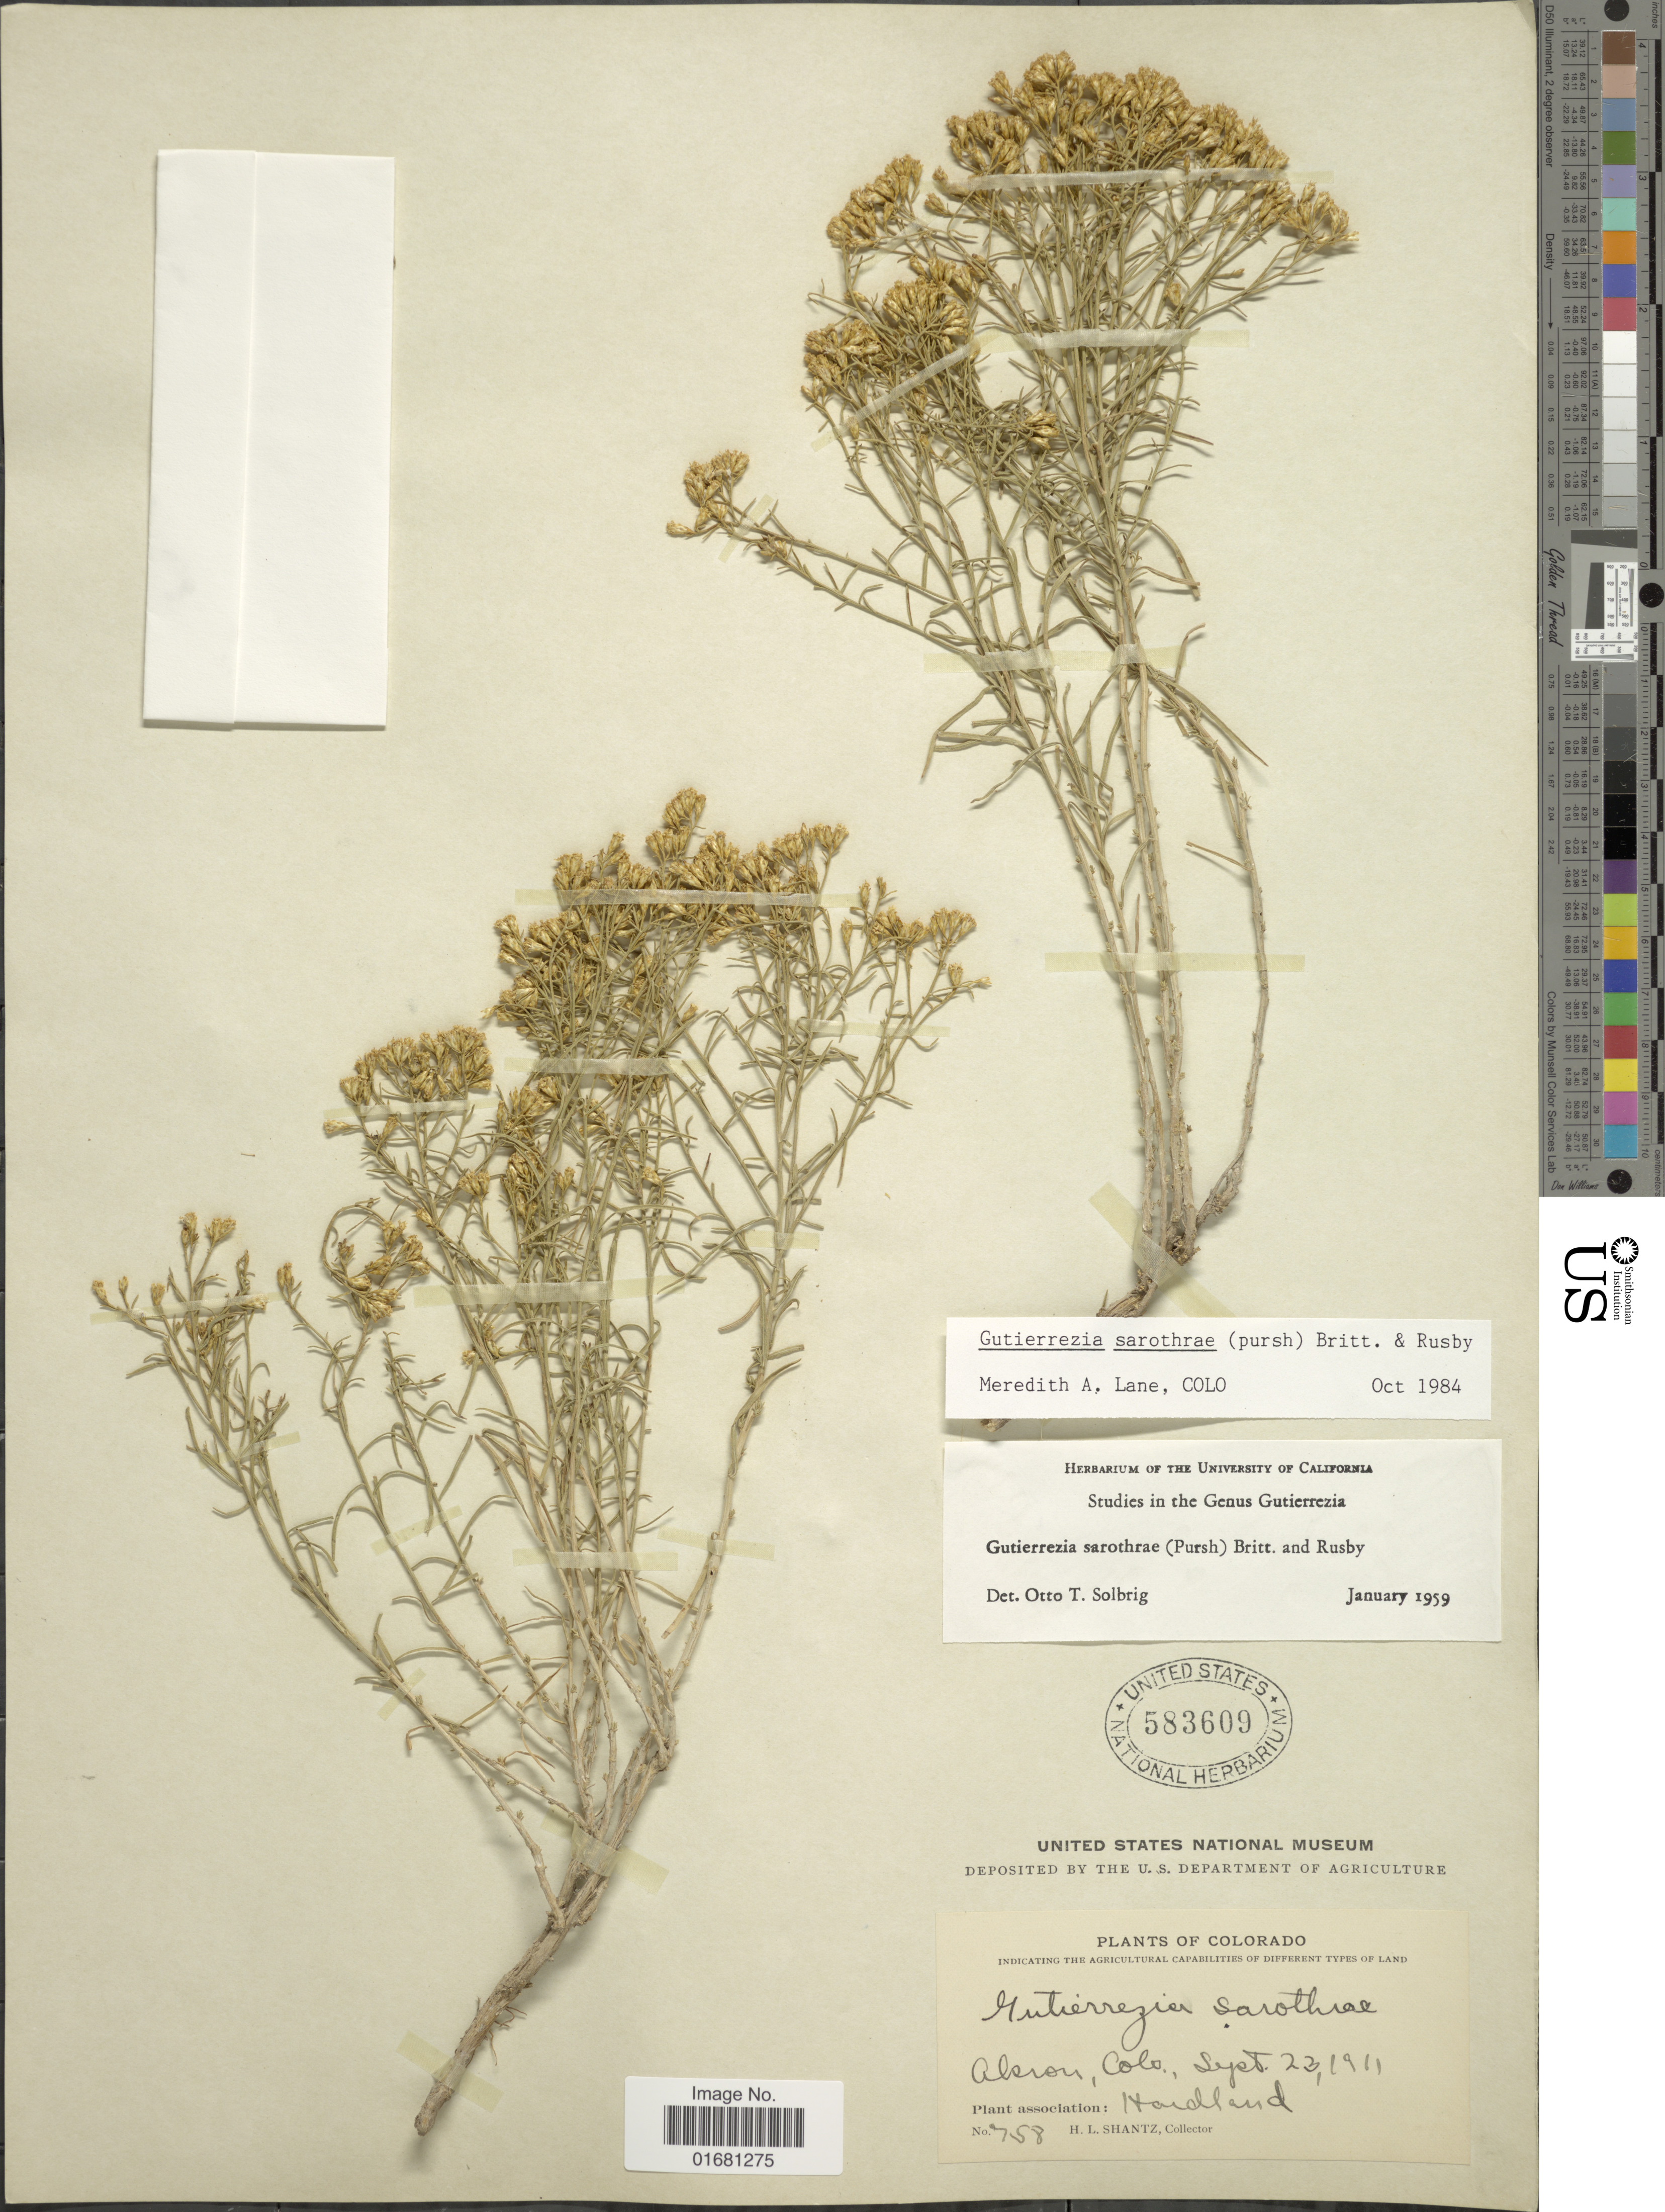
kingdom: Plantae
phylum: Tracheophyta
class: Magnoliopsida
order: Asterales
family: Asteraceae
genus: Gutierrezia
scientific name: Gutierrezia sarothrae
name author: (Pursh) Britton & Rusby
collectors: H. Shantz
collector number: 758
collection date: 1911-09-23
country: United States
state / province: Colorado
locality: Akron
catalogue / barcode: US 583609